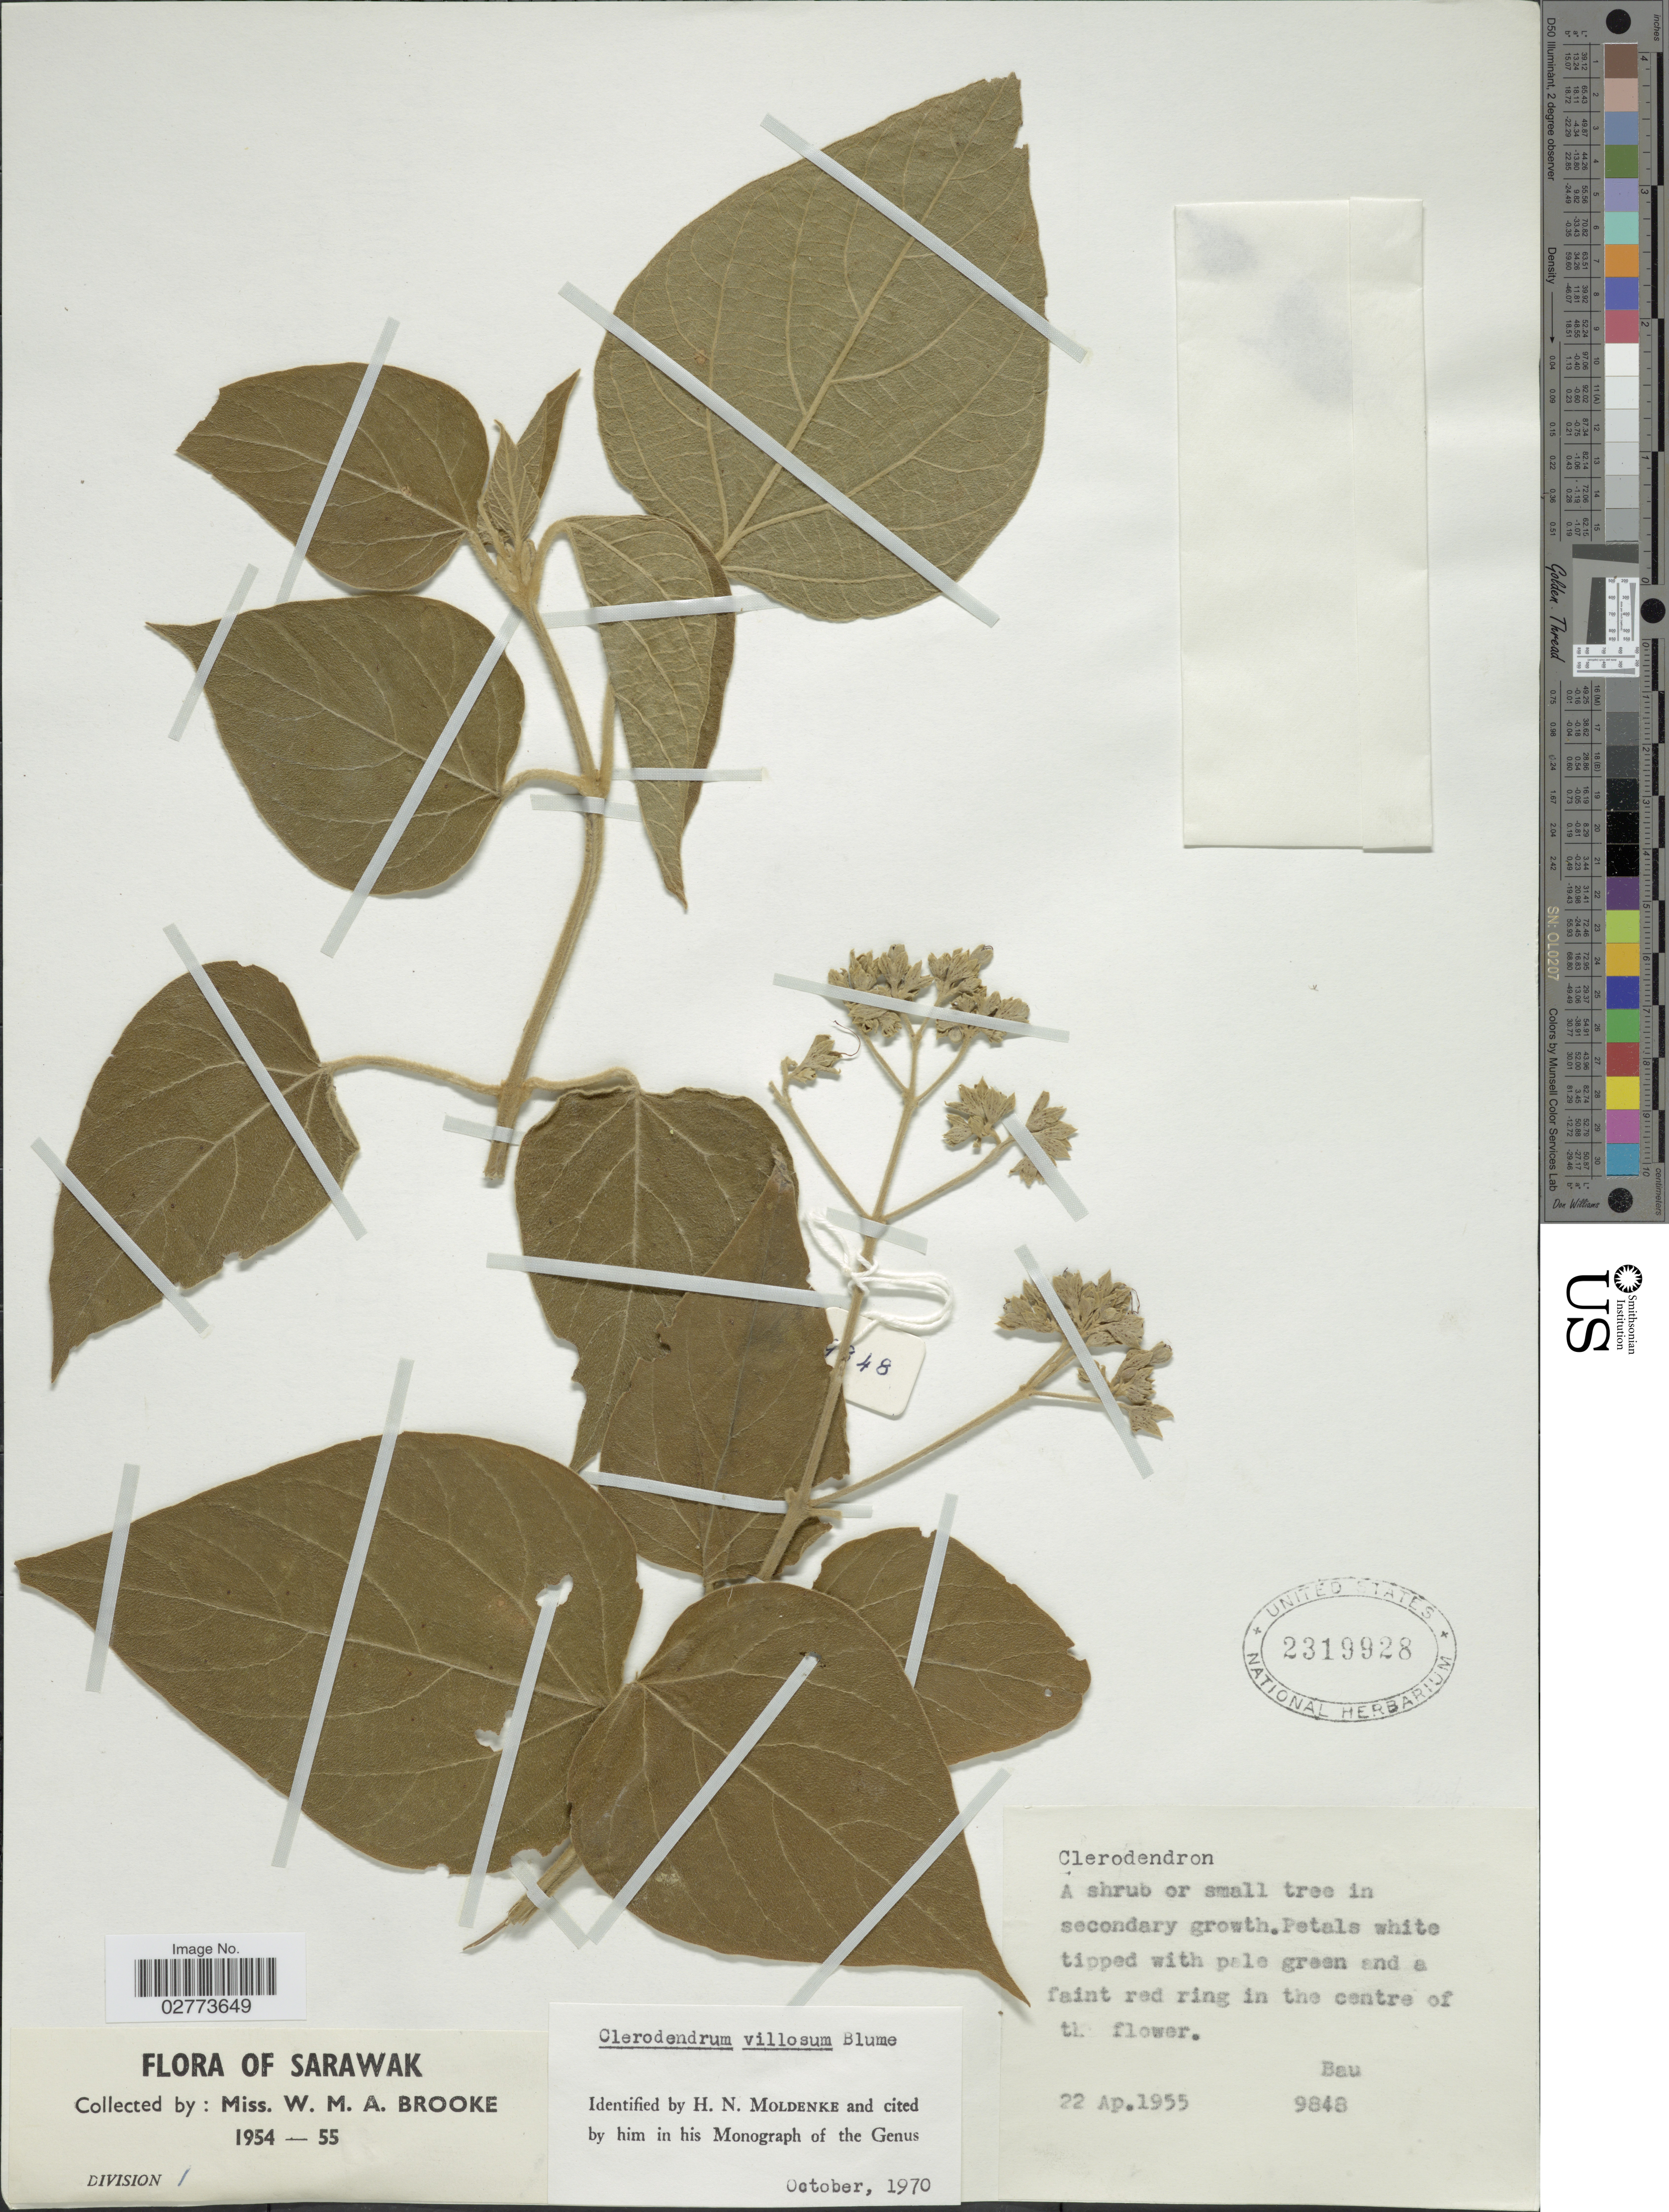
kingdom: Plantae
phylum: Tracheophyta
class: Magnoliopsida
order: Lamiales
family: Lamiaceae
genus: Clerodendrum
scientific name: Clerodendrum villosum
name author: Blume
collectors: W. Brooke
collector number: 9848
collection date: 1955-04-22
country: Malaysia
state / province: Sarawak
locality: Division I. Bau.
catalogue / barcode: US 2319928